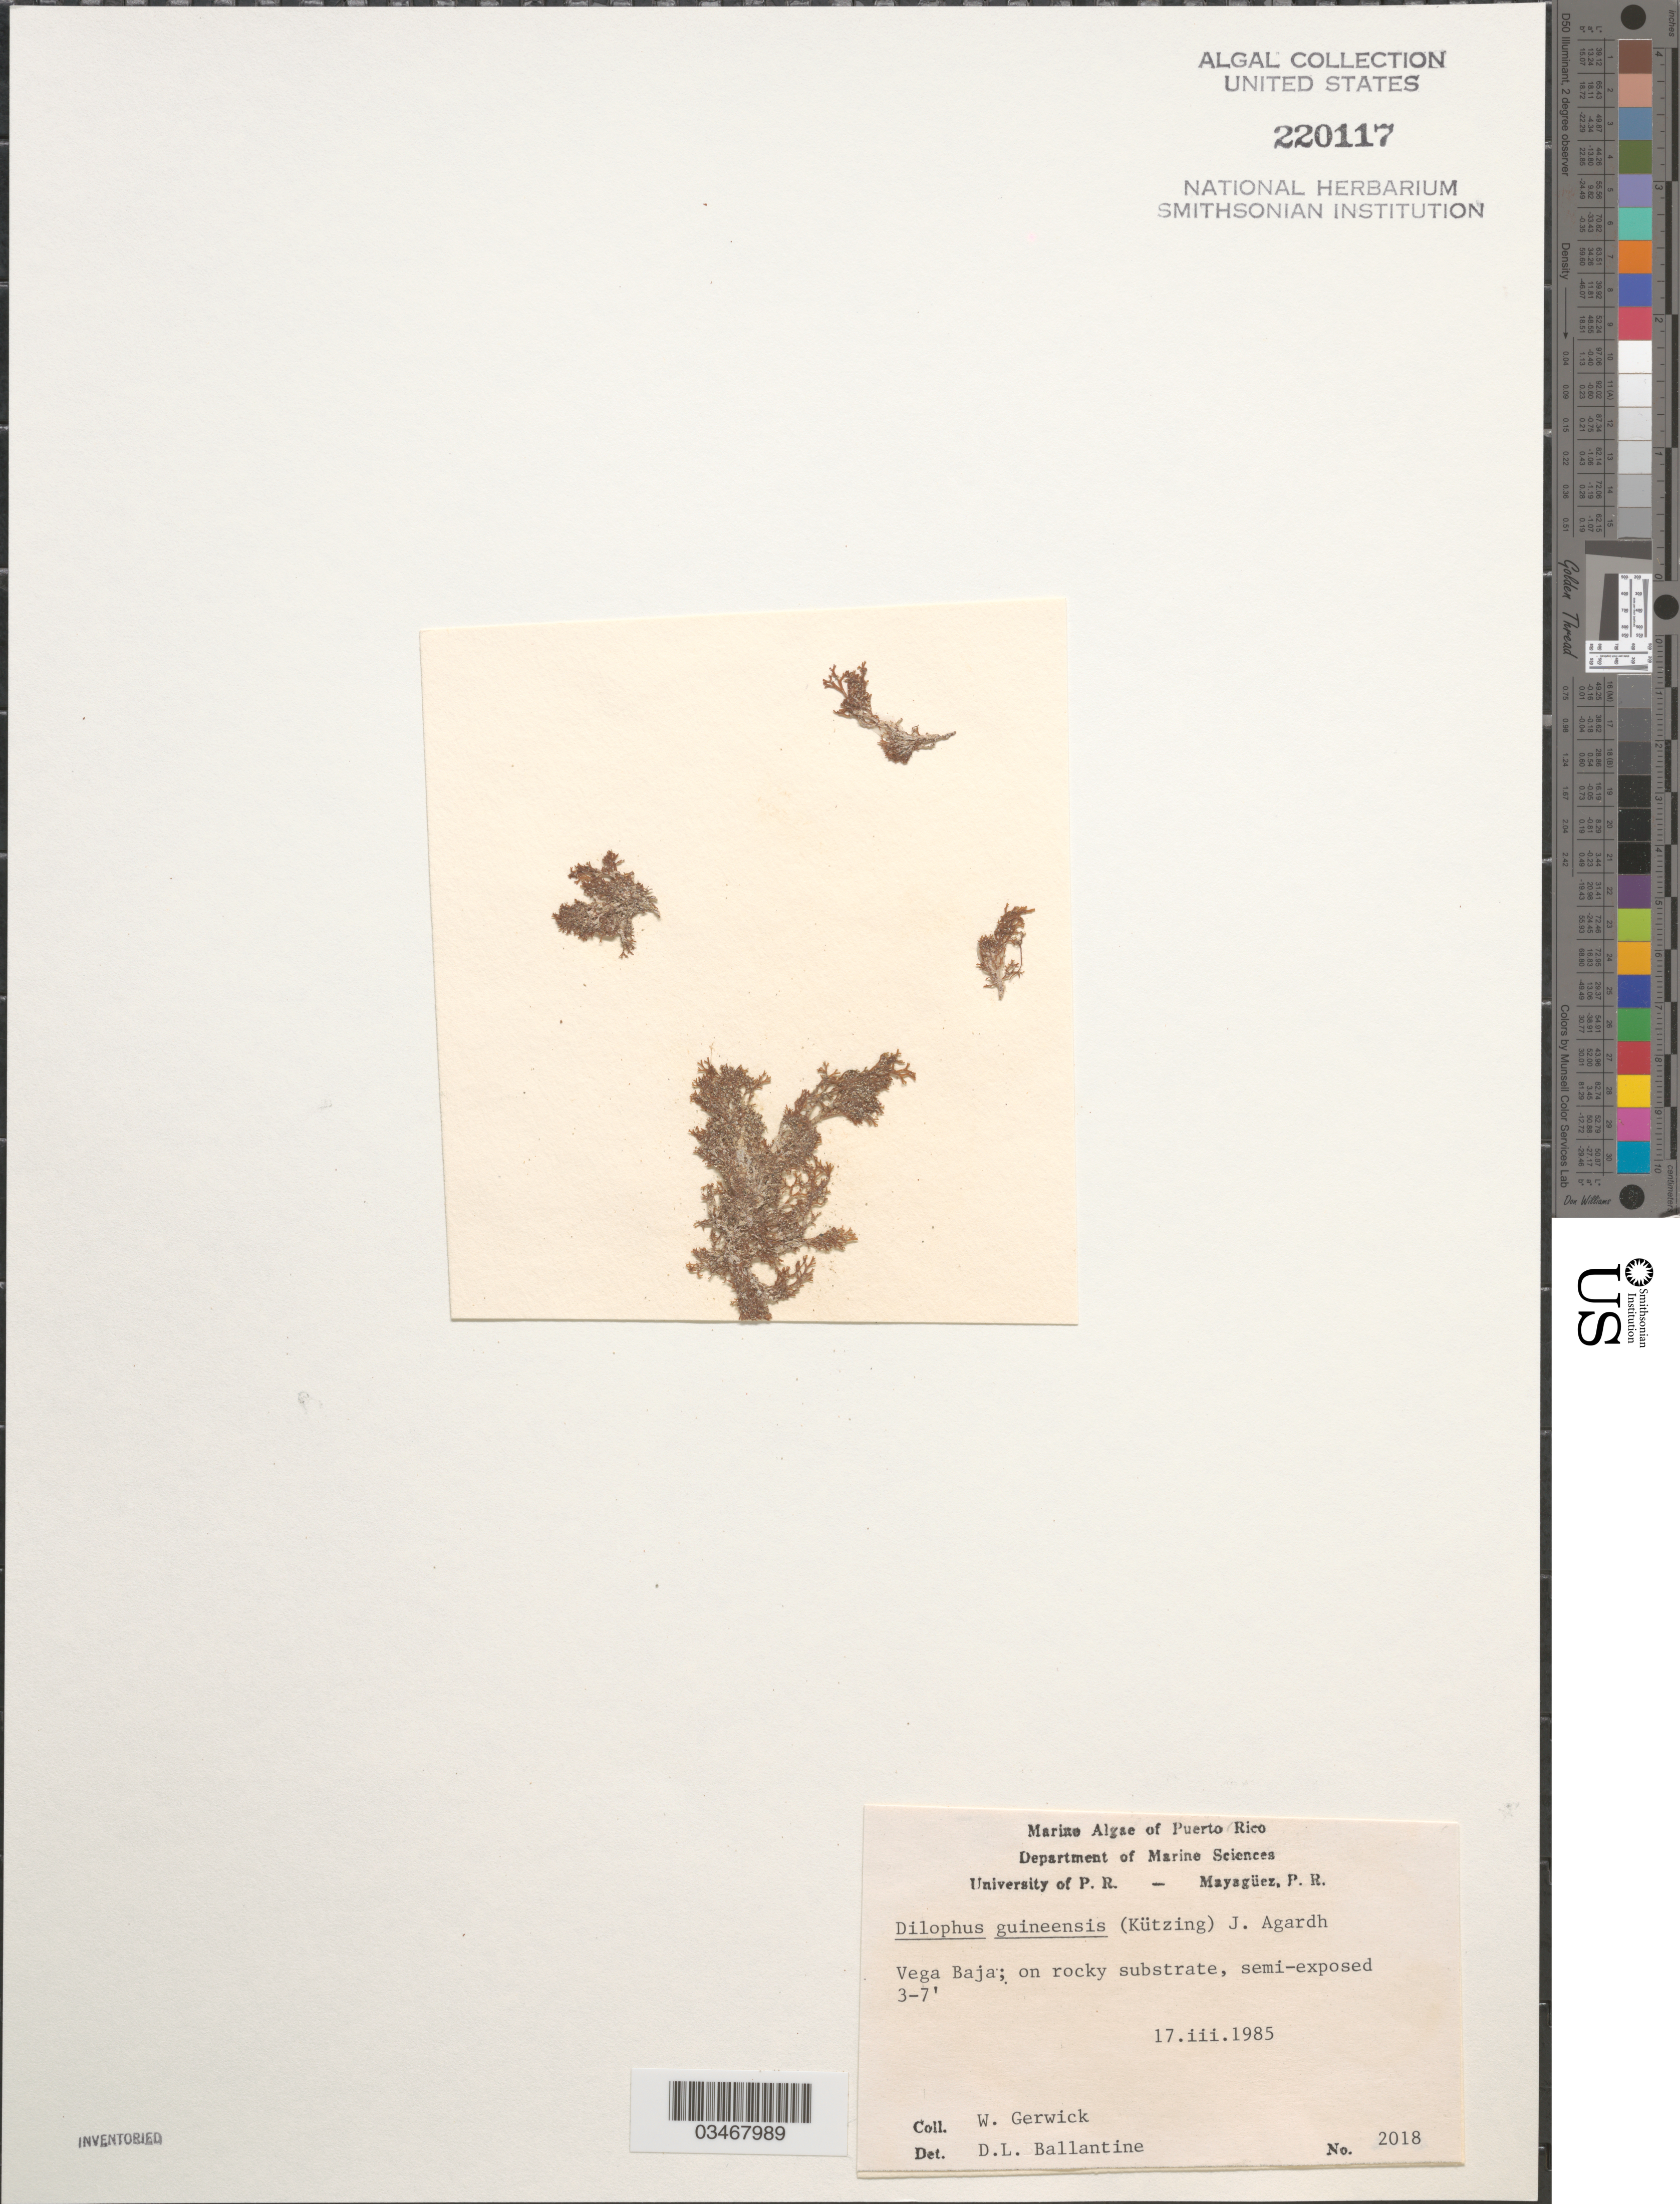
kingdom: Chromista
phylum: Ochrophyta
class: Phaeophyceae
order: Dictyotales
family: Dictyotaceae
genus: Dictyota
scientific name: Dictyota guineensis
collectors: W. Gerwick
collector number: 2018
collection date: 1985-03-17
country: Puerto Rico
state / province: Vega Baja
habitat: On rocky substrate, semi-exposed.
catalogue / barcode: US 220117